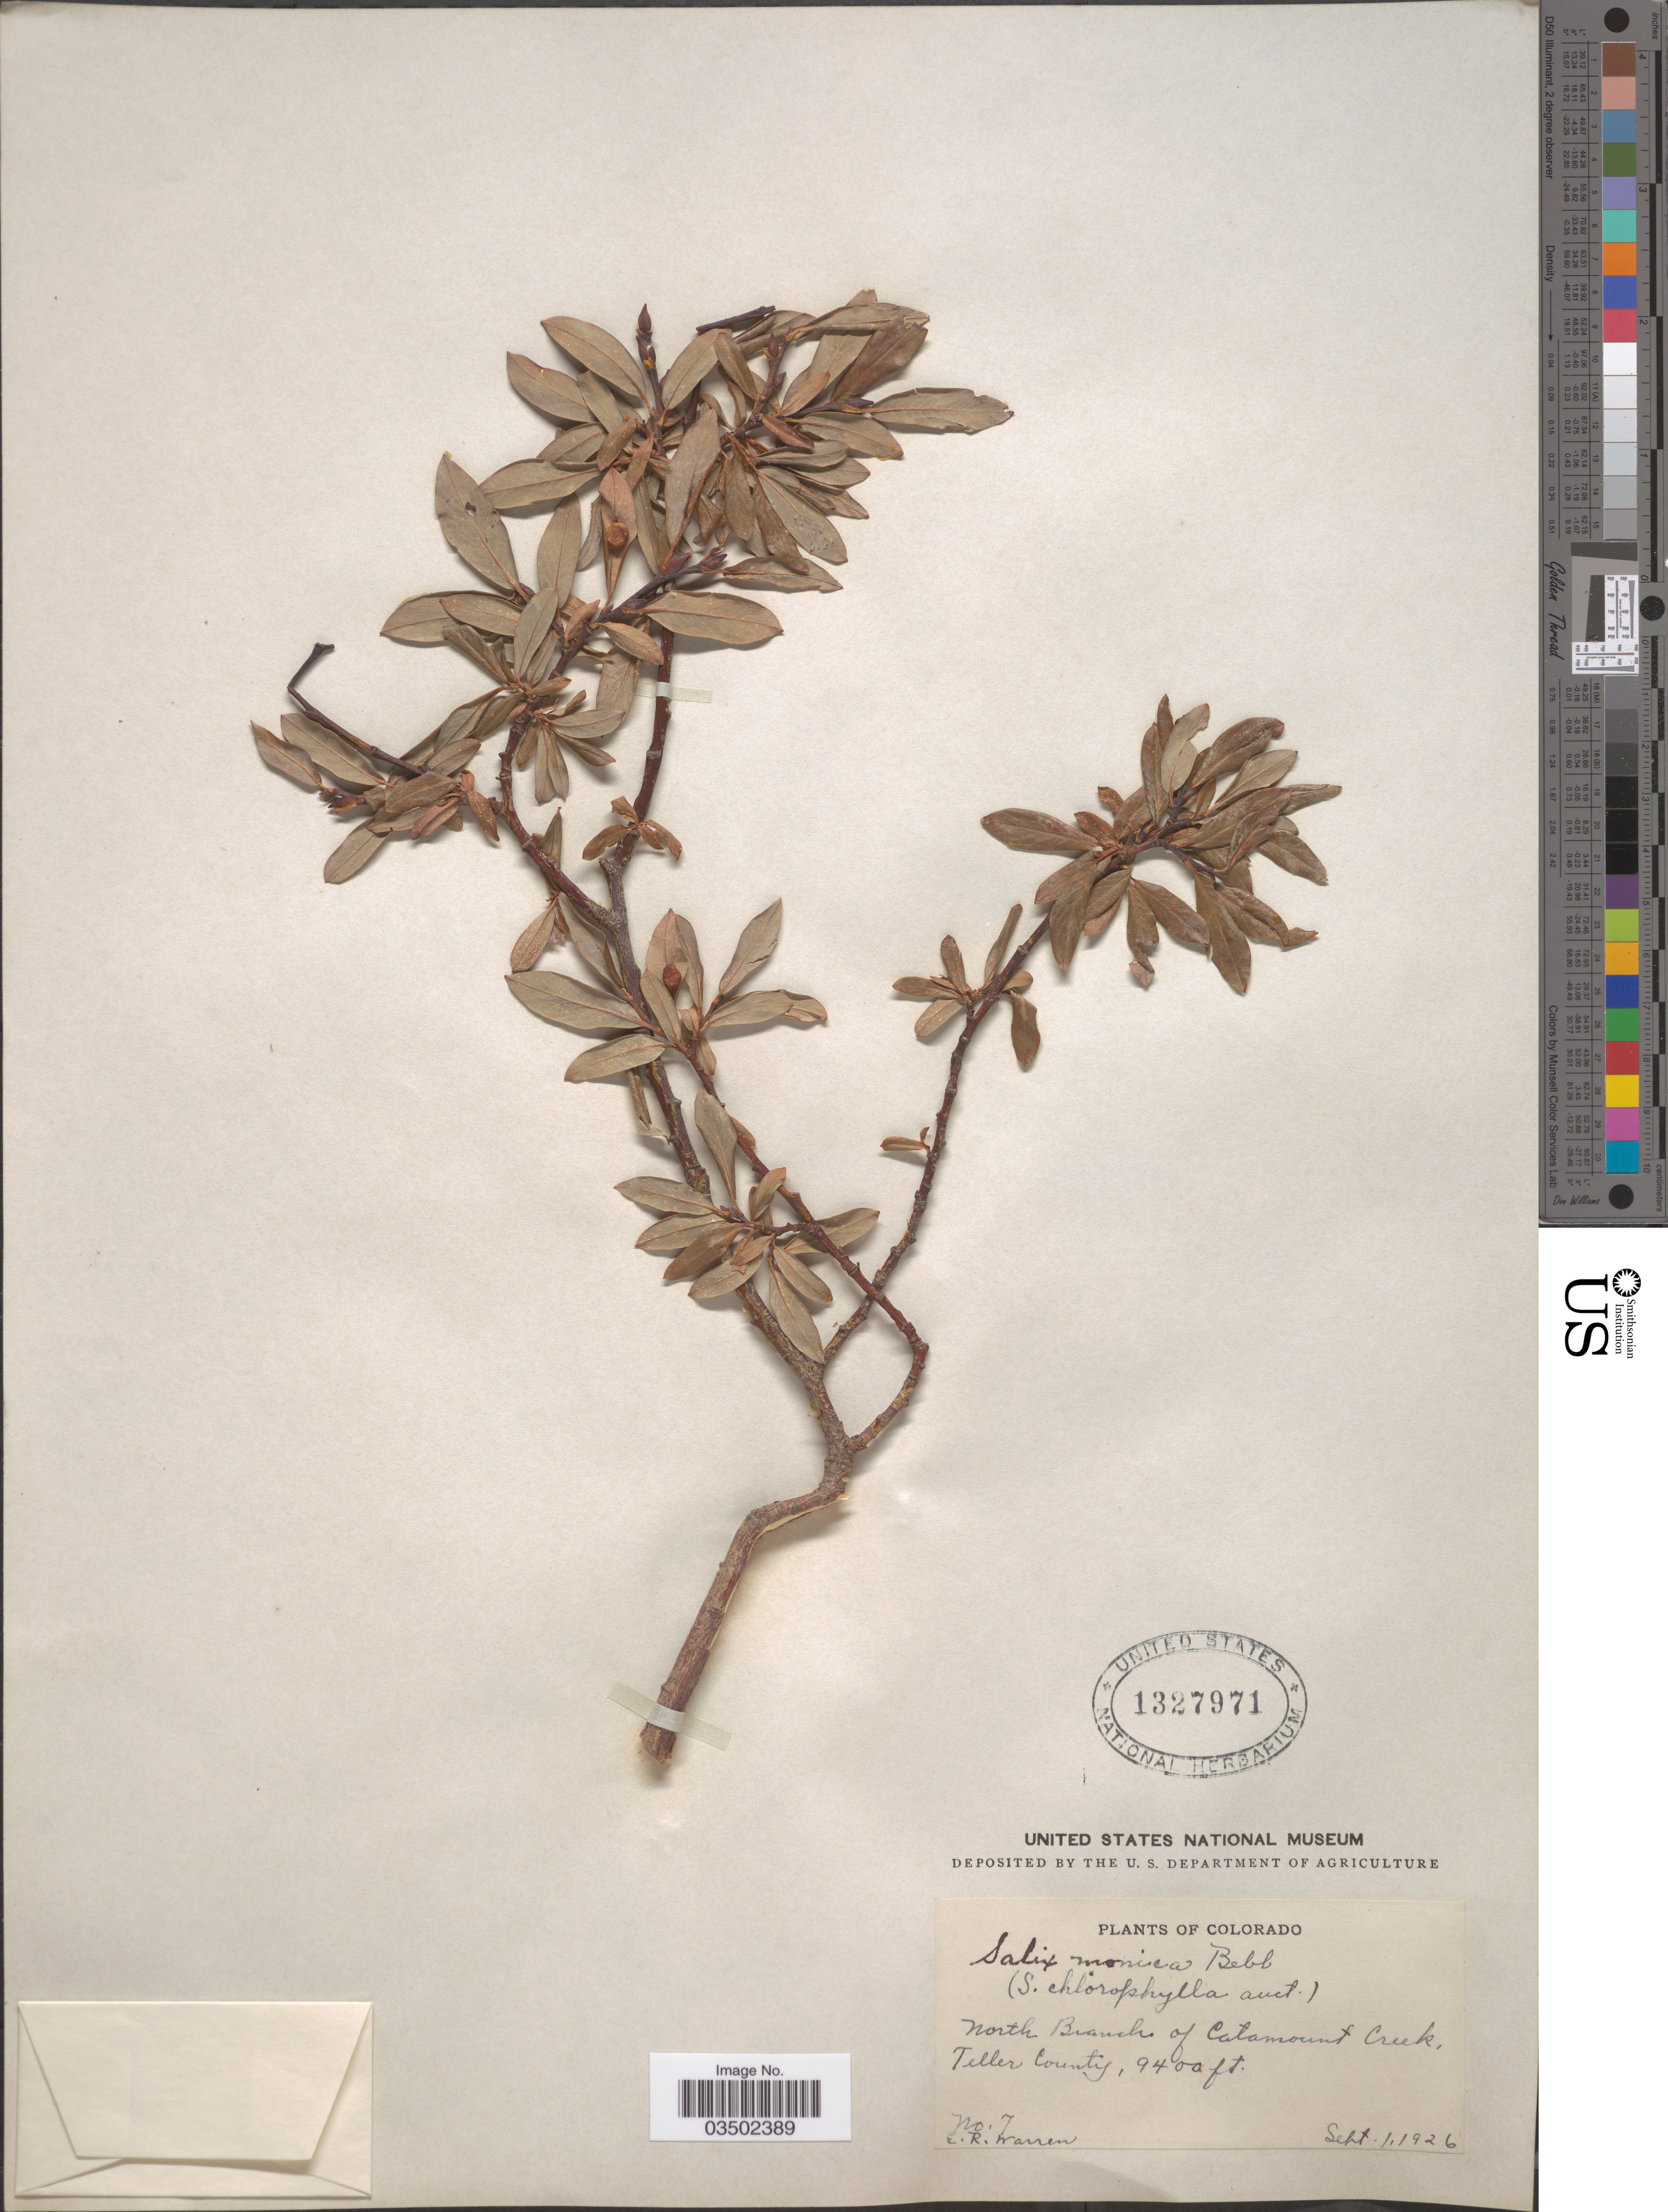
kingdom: Plantae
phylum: Tracheophyta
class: Magnoliopsida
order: Malpighiales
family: Salicaceae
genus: Salix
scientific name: Salix planifolia var. monica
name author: (Bebb) C.K. Schneid.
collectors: E. Warren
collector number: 7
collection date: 1926-09-01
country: United States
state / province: Colorado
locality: North Branch of Catamount Creek, Teller County.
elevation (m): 2865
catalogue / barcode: US 1327971